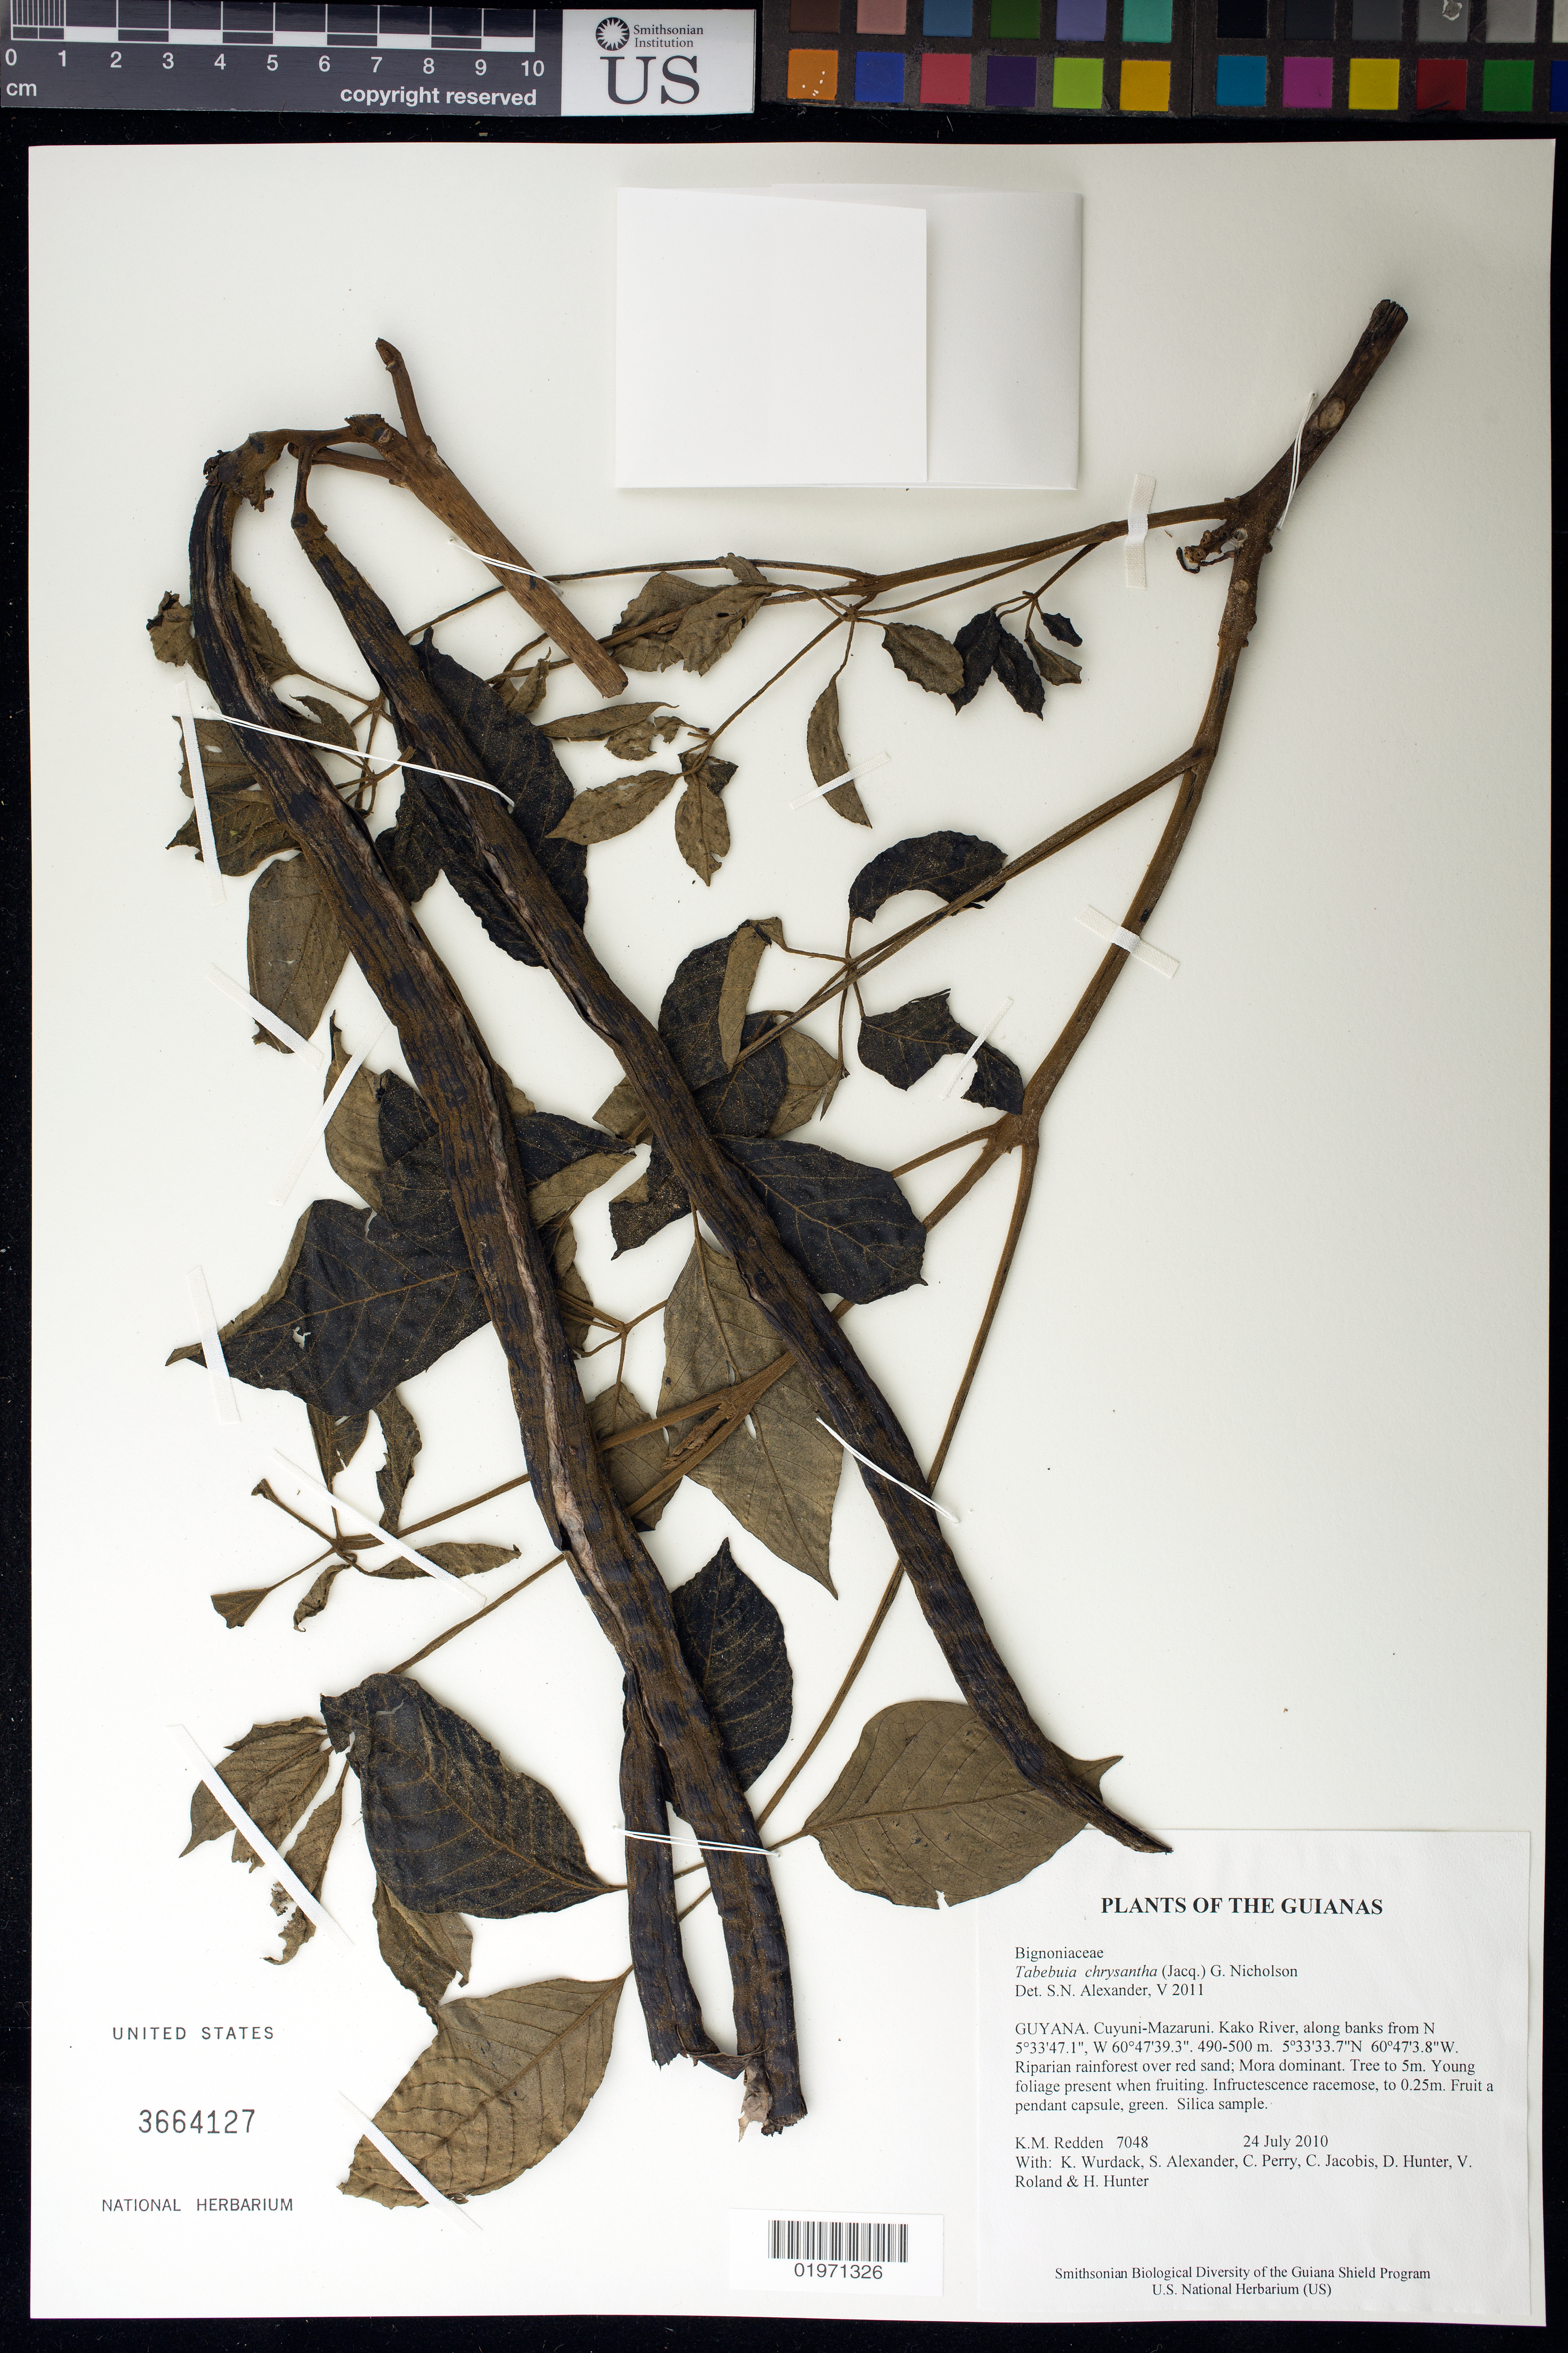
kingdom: Plantae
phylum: Tracheophyta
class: Magnoliopsida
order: Lamiales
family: Bignoniaceae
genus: Tabebuia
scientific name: Tabebuia chrysantha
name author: (Jacq.) G. Nicholson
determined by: Alexander, S. N.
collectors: K. M. Redden, K. Wurdack, S. N. Alexander, C. Perry, C. Jacobis, D. Hunter, V. Roland & H. Hunter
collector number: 7048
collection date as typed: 24 July 2010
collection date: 2010-07-24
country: Guyana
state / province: Cuyuni-Mazaruni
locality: Kako River, along banks from N 5°33'47.1", W 60°47'39.3"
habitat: Riparian rainforest over red sand; Mora dominant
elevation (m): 490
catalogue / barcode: US 3664127